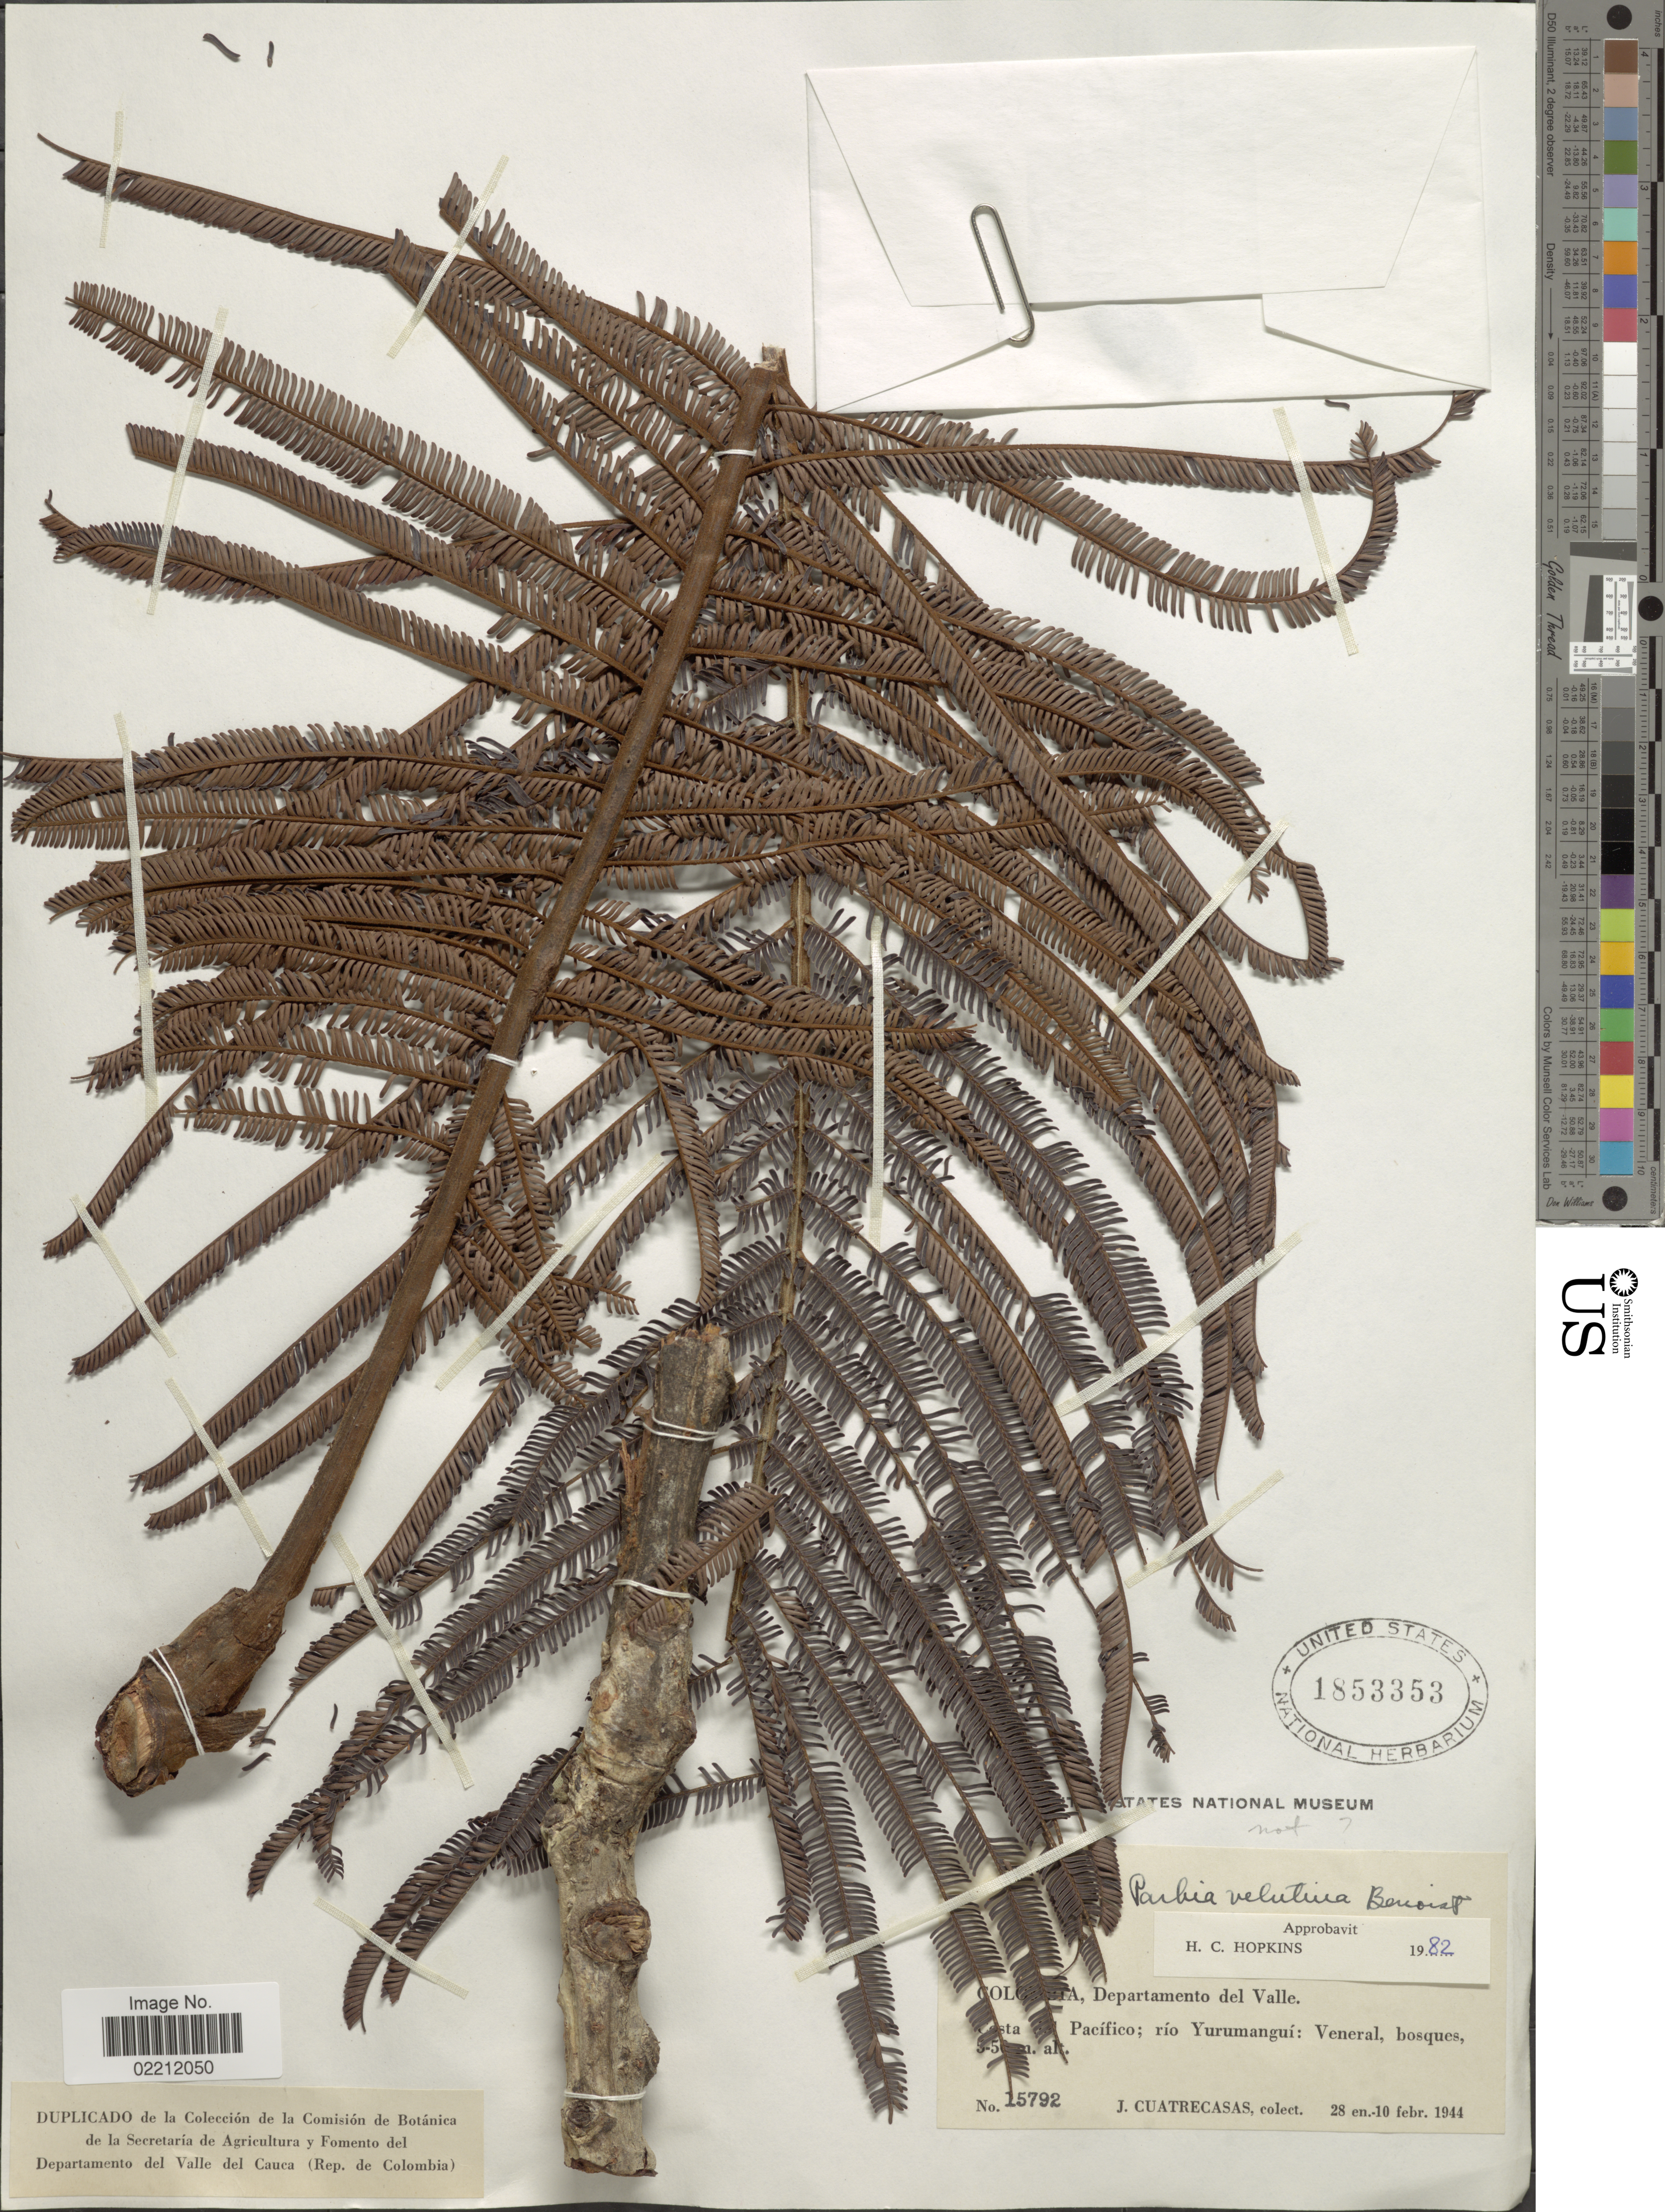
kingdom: Plantae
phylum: Tracheophyta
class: Magnoliopsida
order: Fabales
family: Fabaceae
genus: Parkia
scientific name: Parkia velutina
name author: Benoist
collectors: J. Cuatrecasas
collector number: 15792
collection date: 1944-01-28/1944-02-10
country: Colombia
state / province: Valle del Cauca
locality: Colombia, Departamento del Valle. Costa del Pacifico; Rio Yurumangui.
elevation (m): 5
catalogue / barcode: US 1853353